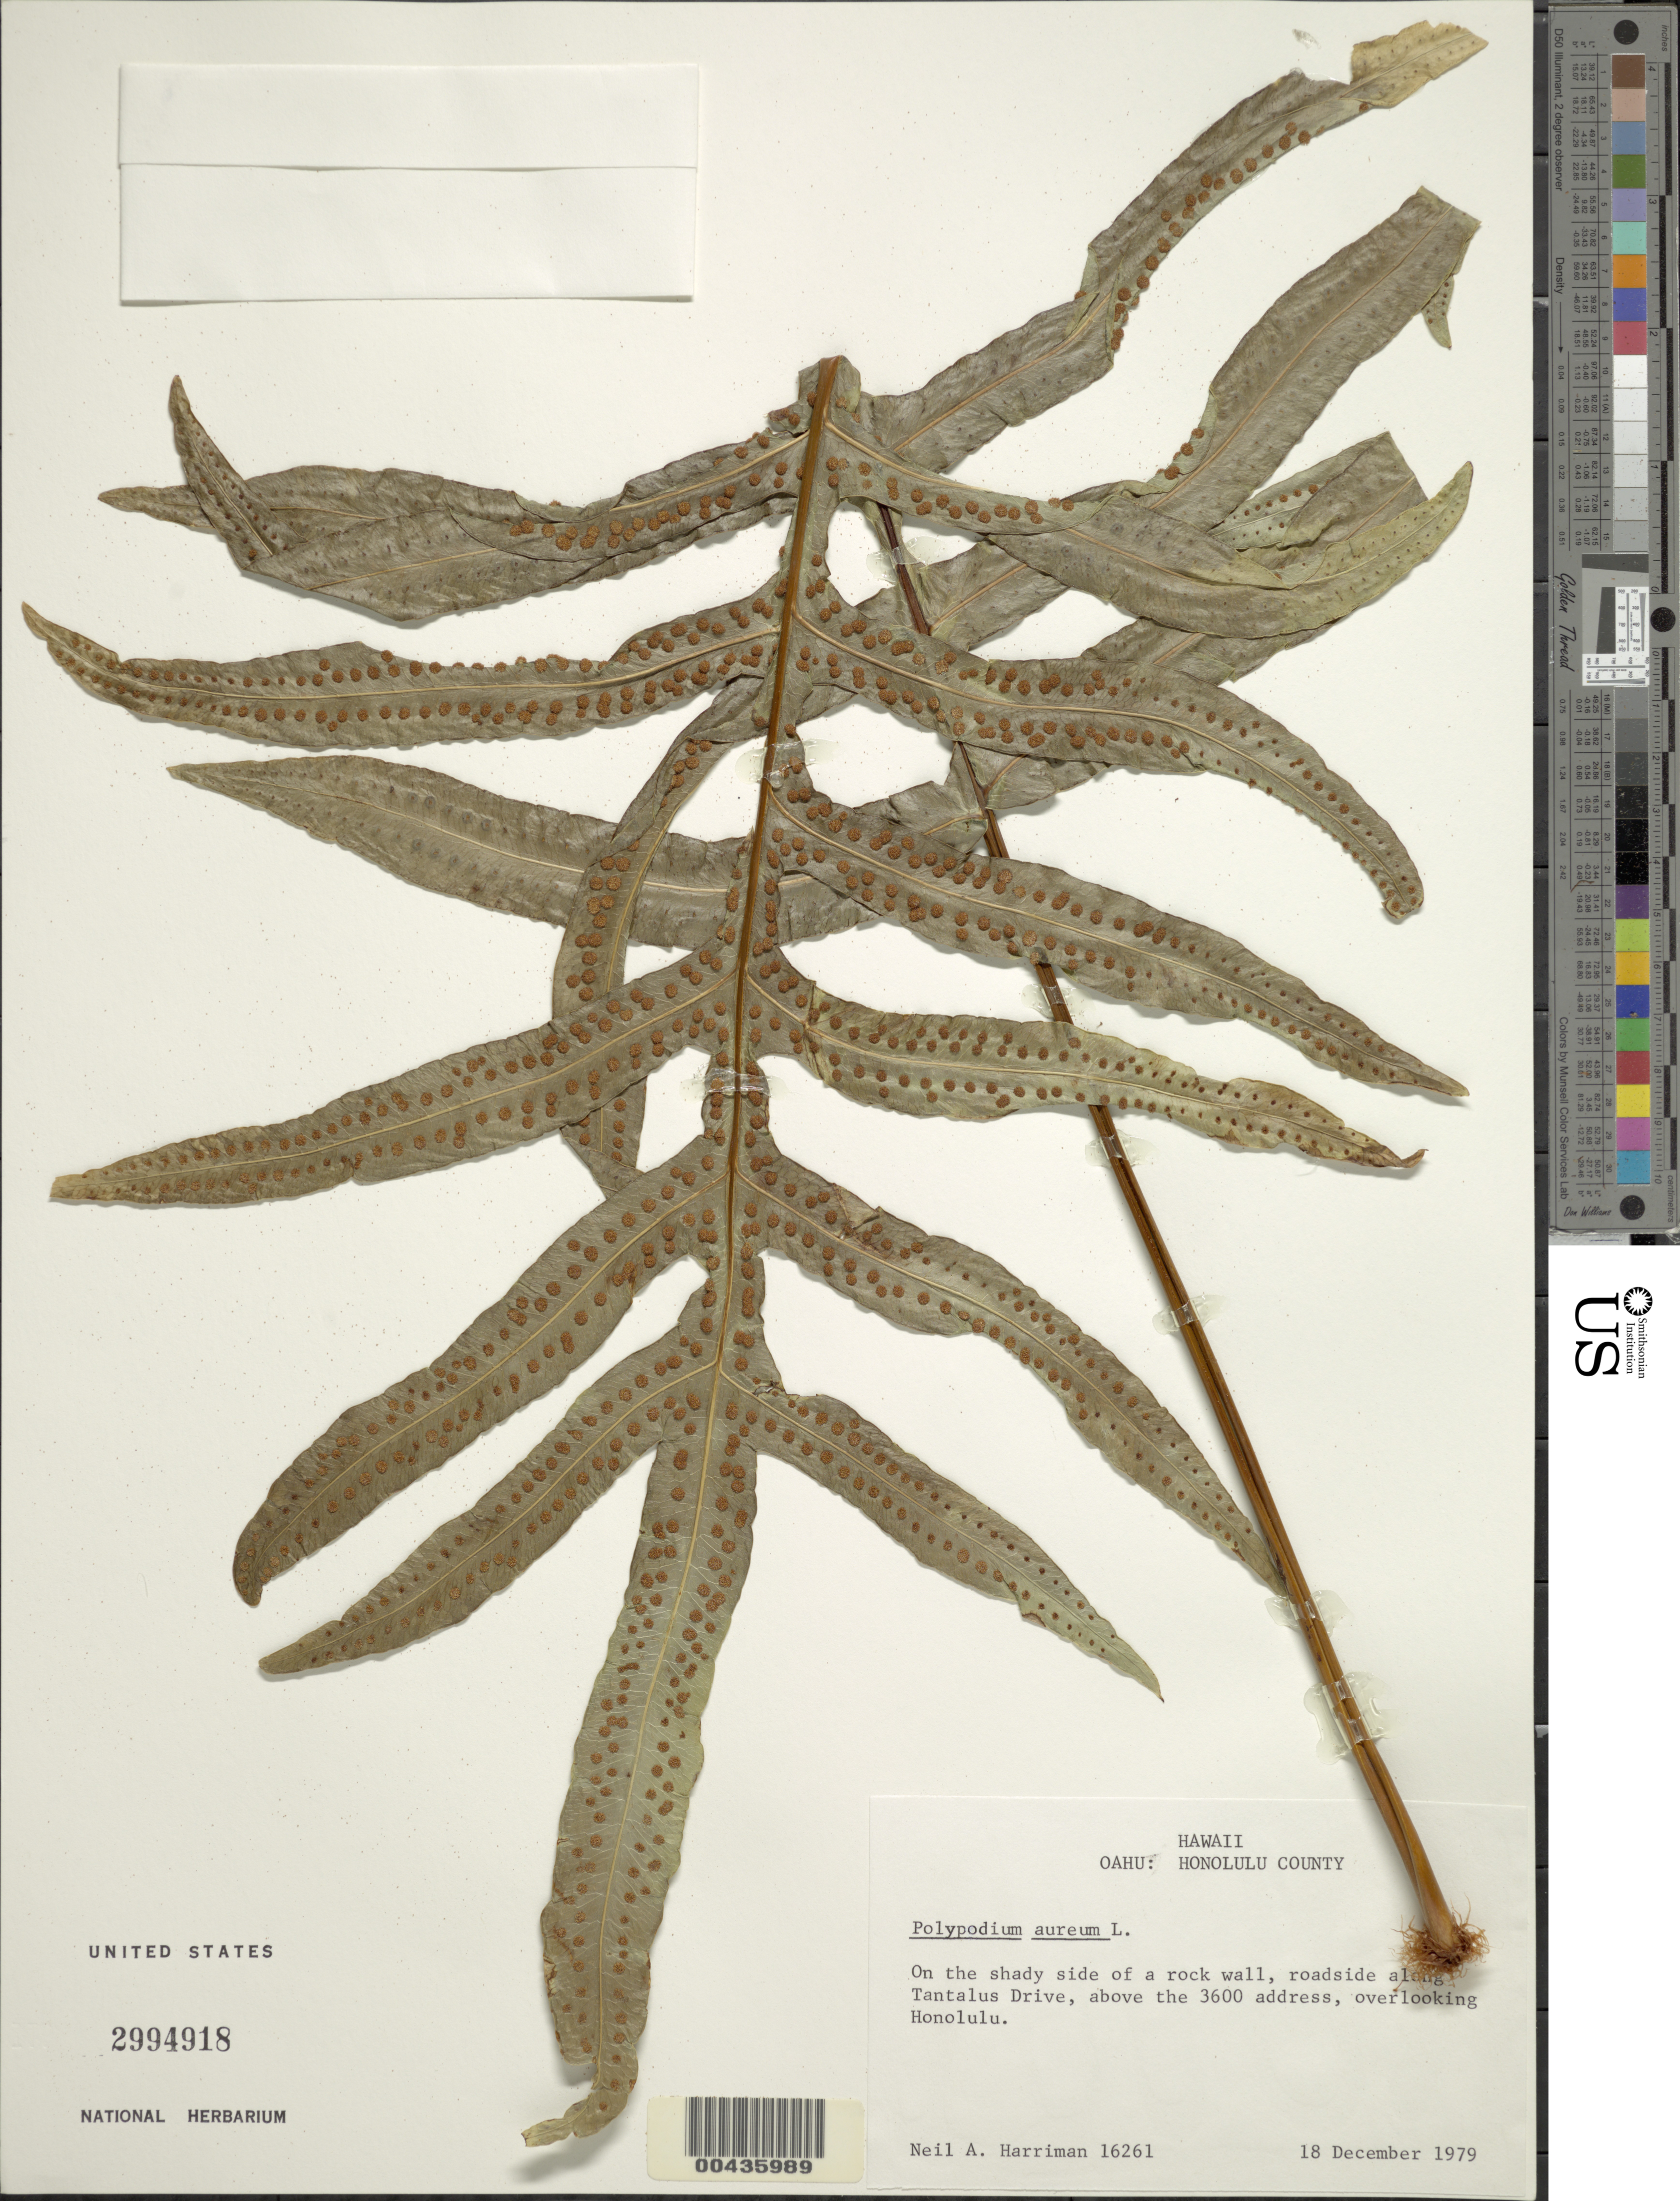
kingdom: Plantae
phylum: Tracheophyta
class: Polypodiopsida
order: Polypodiales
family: Polypodiaceae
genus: Polypodium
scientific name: Polypodium aureum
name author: L.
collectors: N. A. Harriman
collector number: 16261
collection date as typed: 18 Dec 1979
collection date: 1979-12-18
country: United States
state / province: Hawaii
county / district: Honolulu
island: Oahu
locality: Roadside along Tantalus Drive, above the 3600 address, overlooking Honolulu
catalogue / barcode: US 2994918